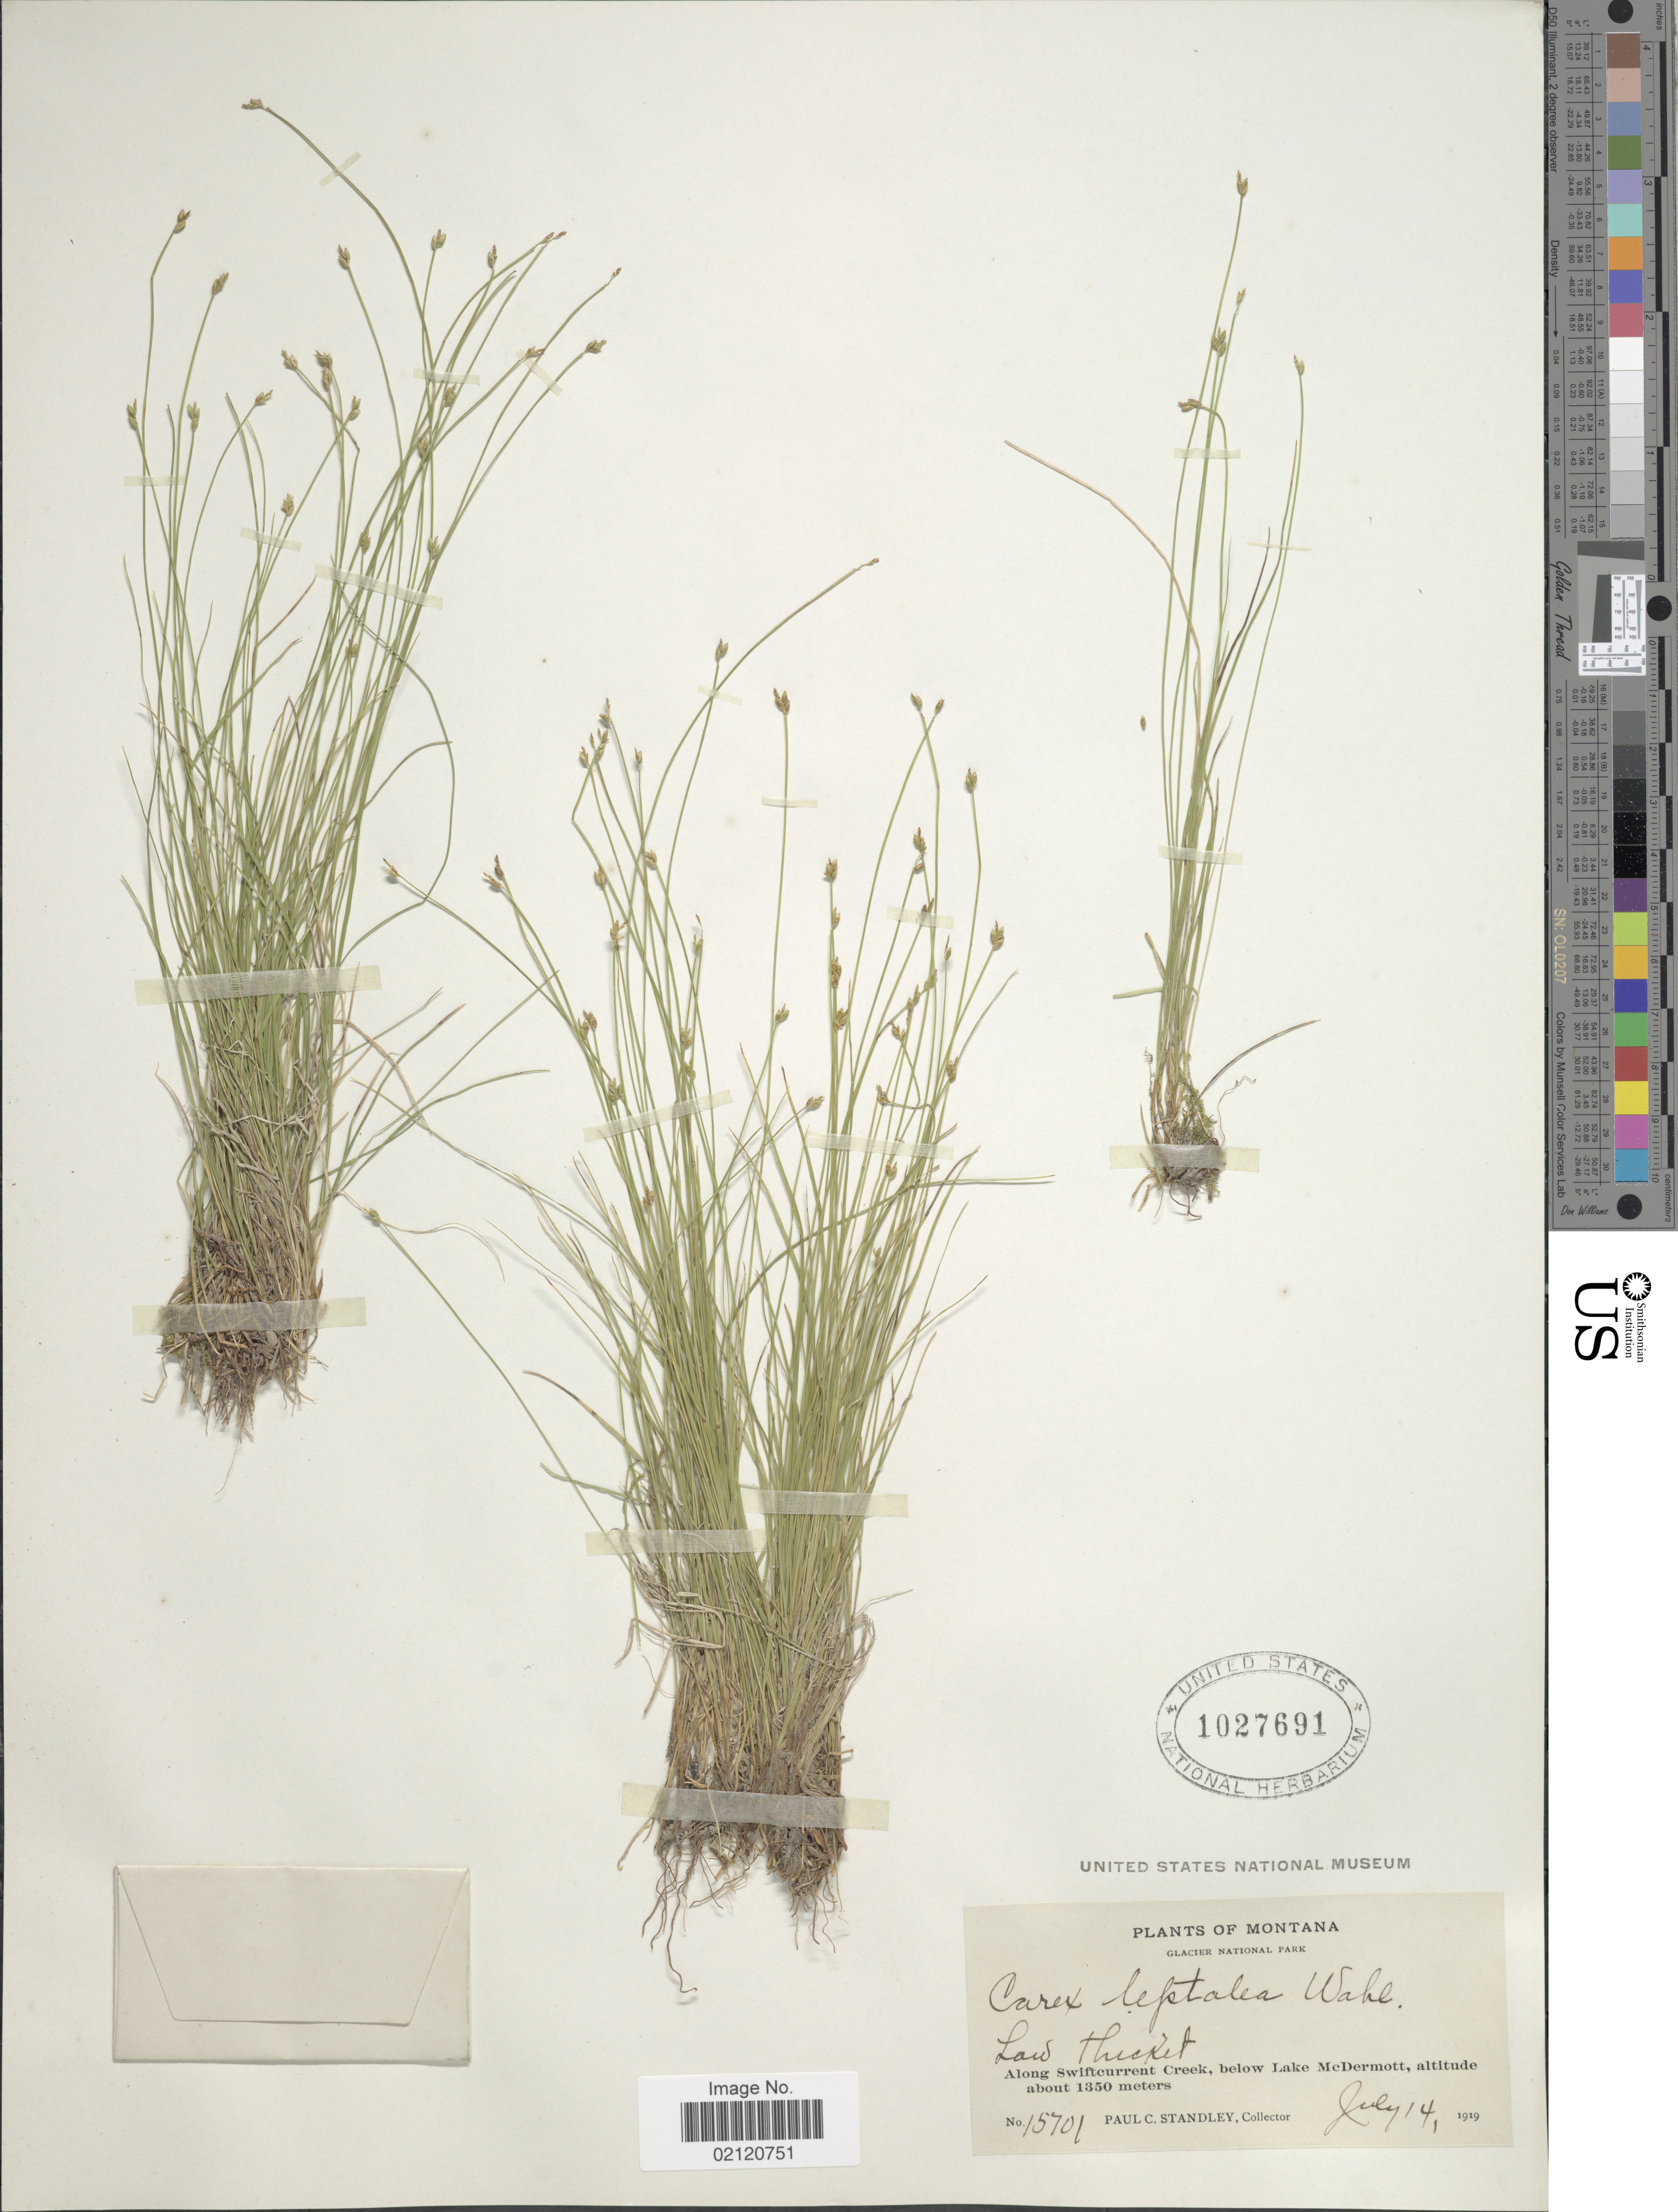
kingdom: Plantae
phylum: Tracheophyta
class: Liliopsida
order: Poales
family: Cyperaceae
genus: Carex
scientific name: Carex leptalea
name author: Wahlenb.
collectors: P. C. Standley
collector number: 15701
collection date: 1919-07-14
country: United States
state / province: Montana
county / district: Glacier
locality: Glacier National Park, Marsh, along Swiftcurrent Creek, below Lake McDermott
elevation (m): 1350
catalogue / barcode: US 1027691